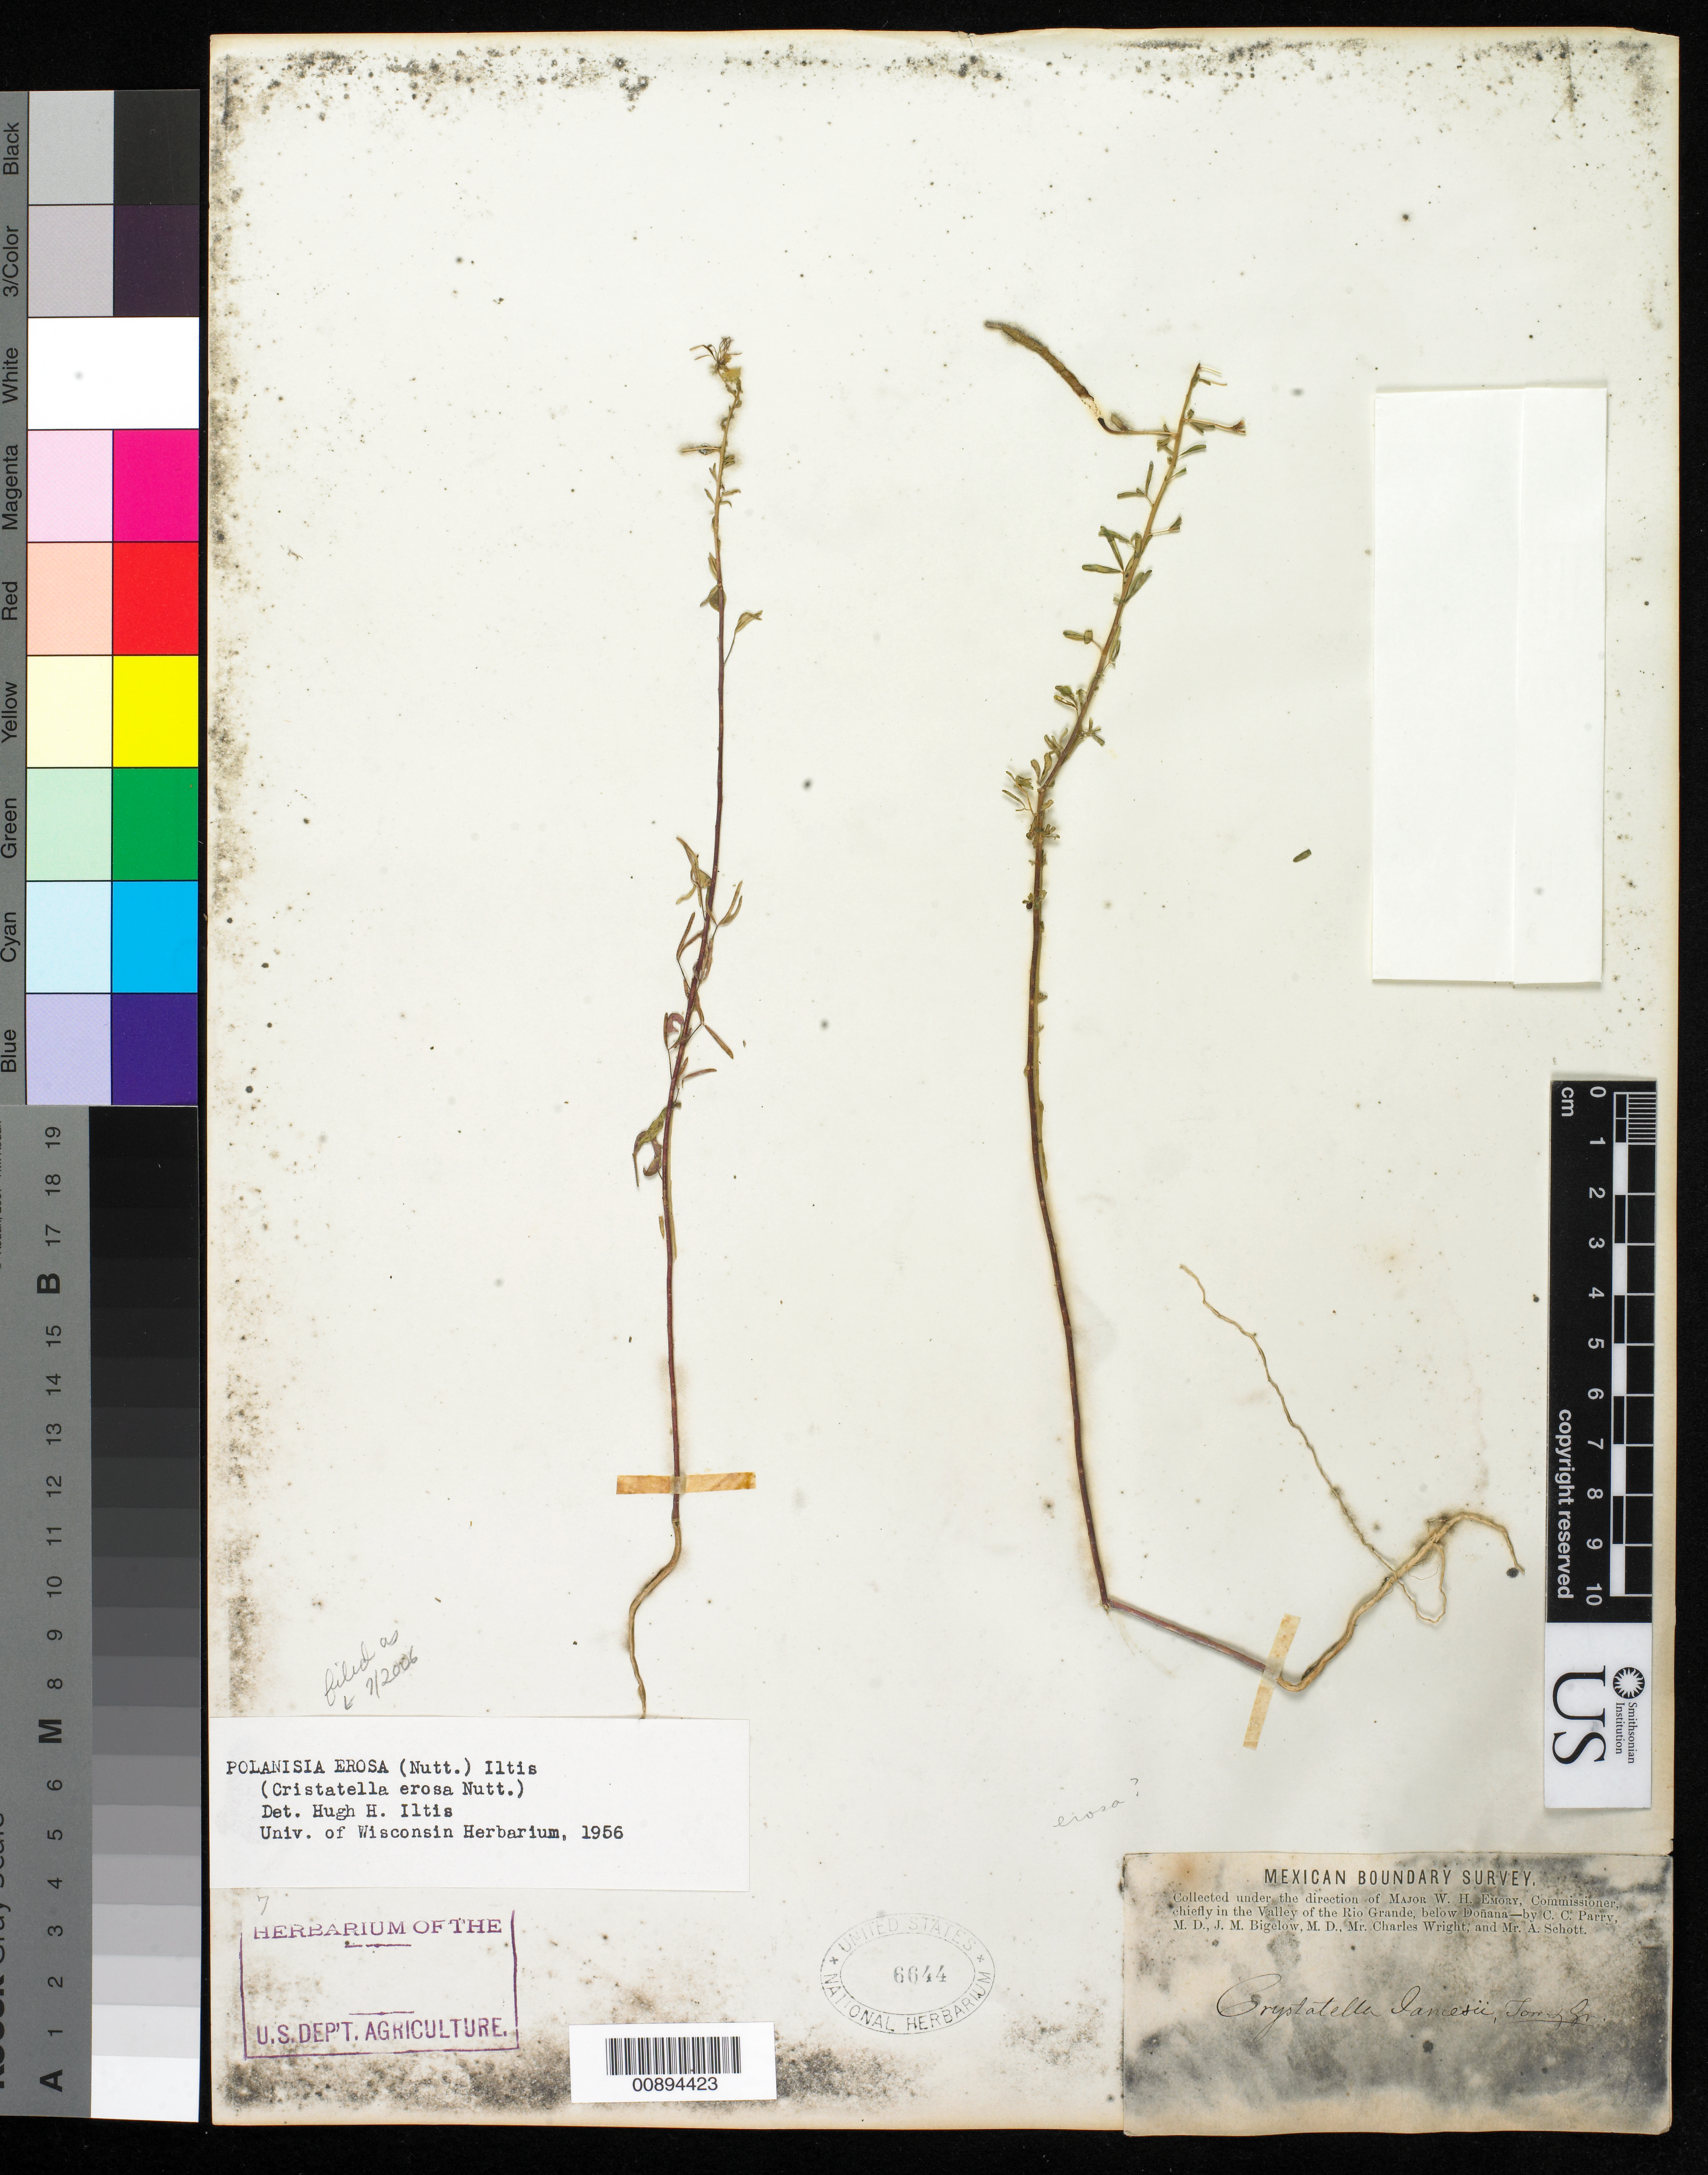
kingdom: Plantae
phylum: Tracheophyta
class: Magnoliopsida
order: Brassicales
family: Cleomaceae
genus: Polanisia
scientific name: Polanisia erosa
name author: (Nutt.) Iltis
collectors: C. C. Parry, J. M. Bigelow, C. Wright & A. C. V. Schott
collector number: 55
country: United States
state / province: New Mexico / Texas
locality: Valley of the Rio Grande, below Doñana.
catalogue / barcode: US 6044